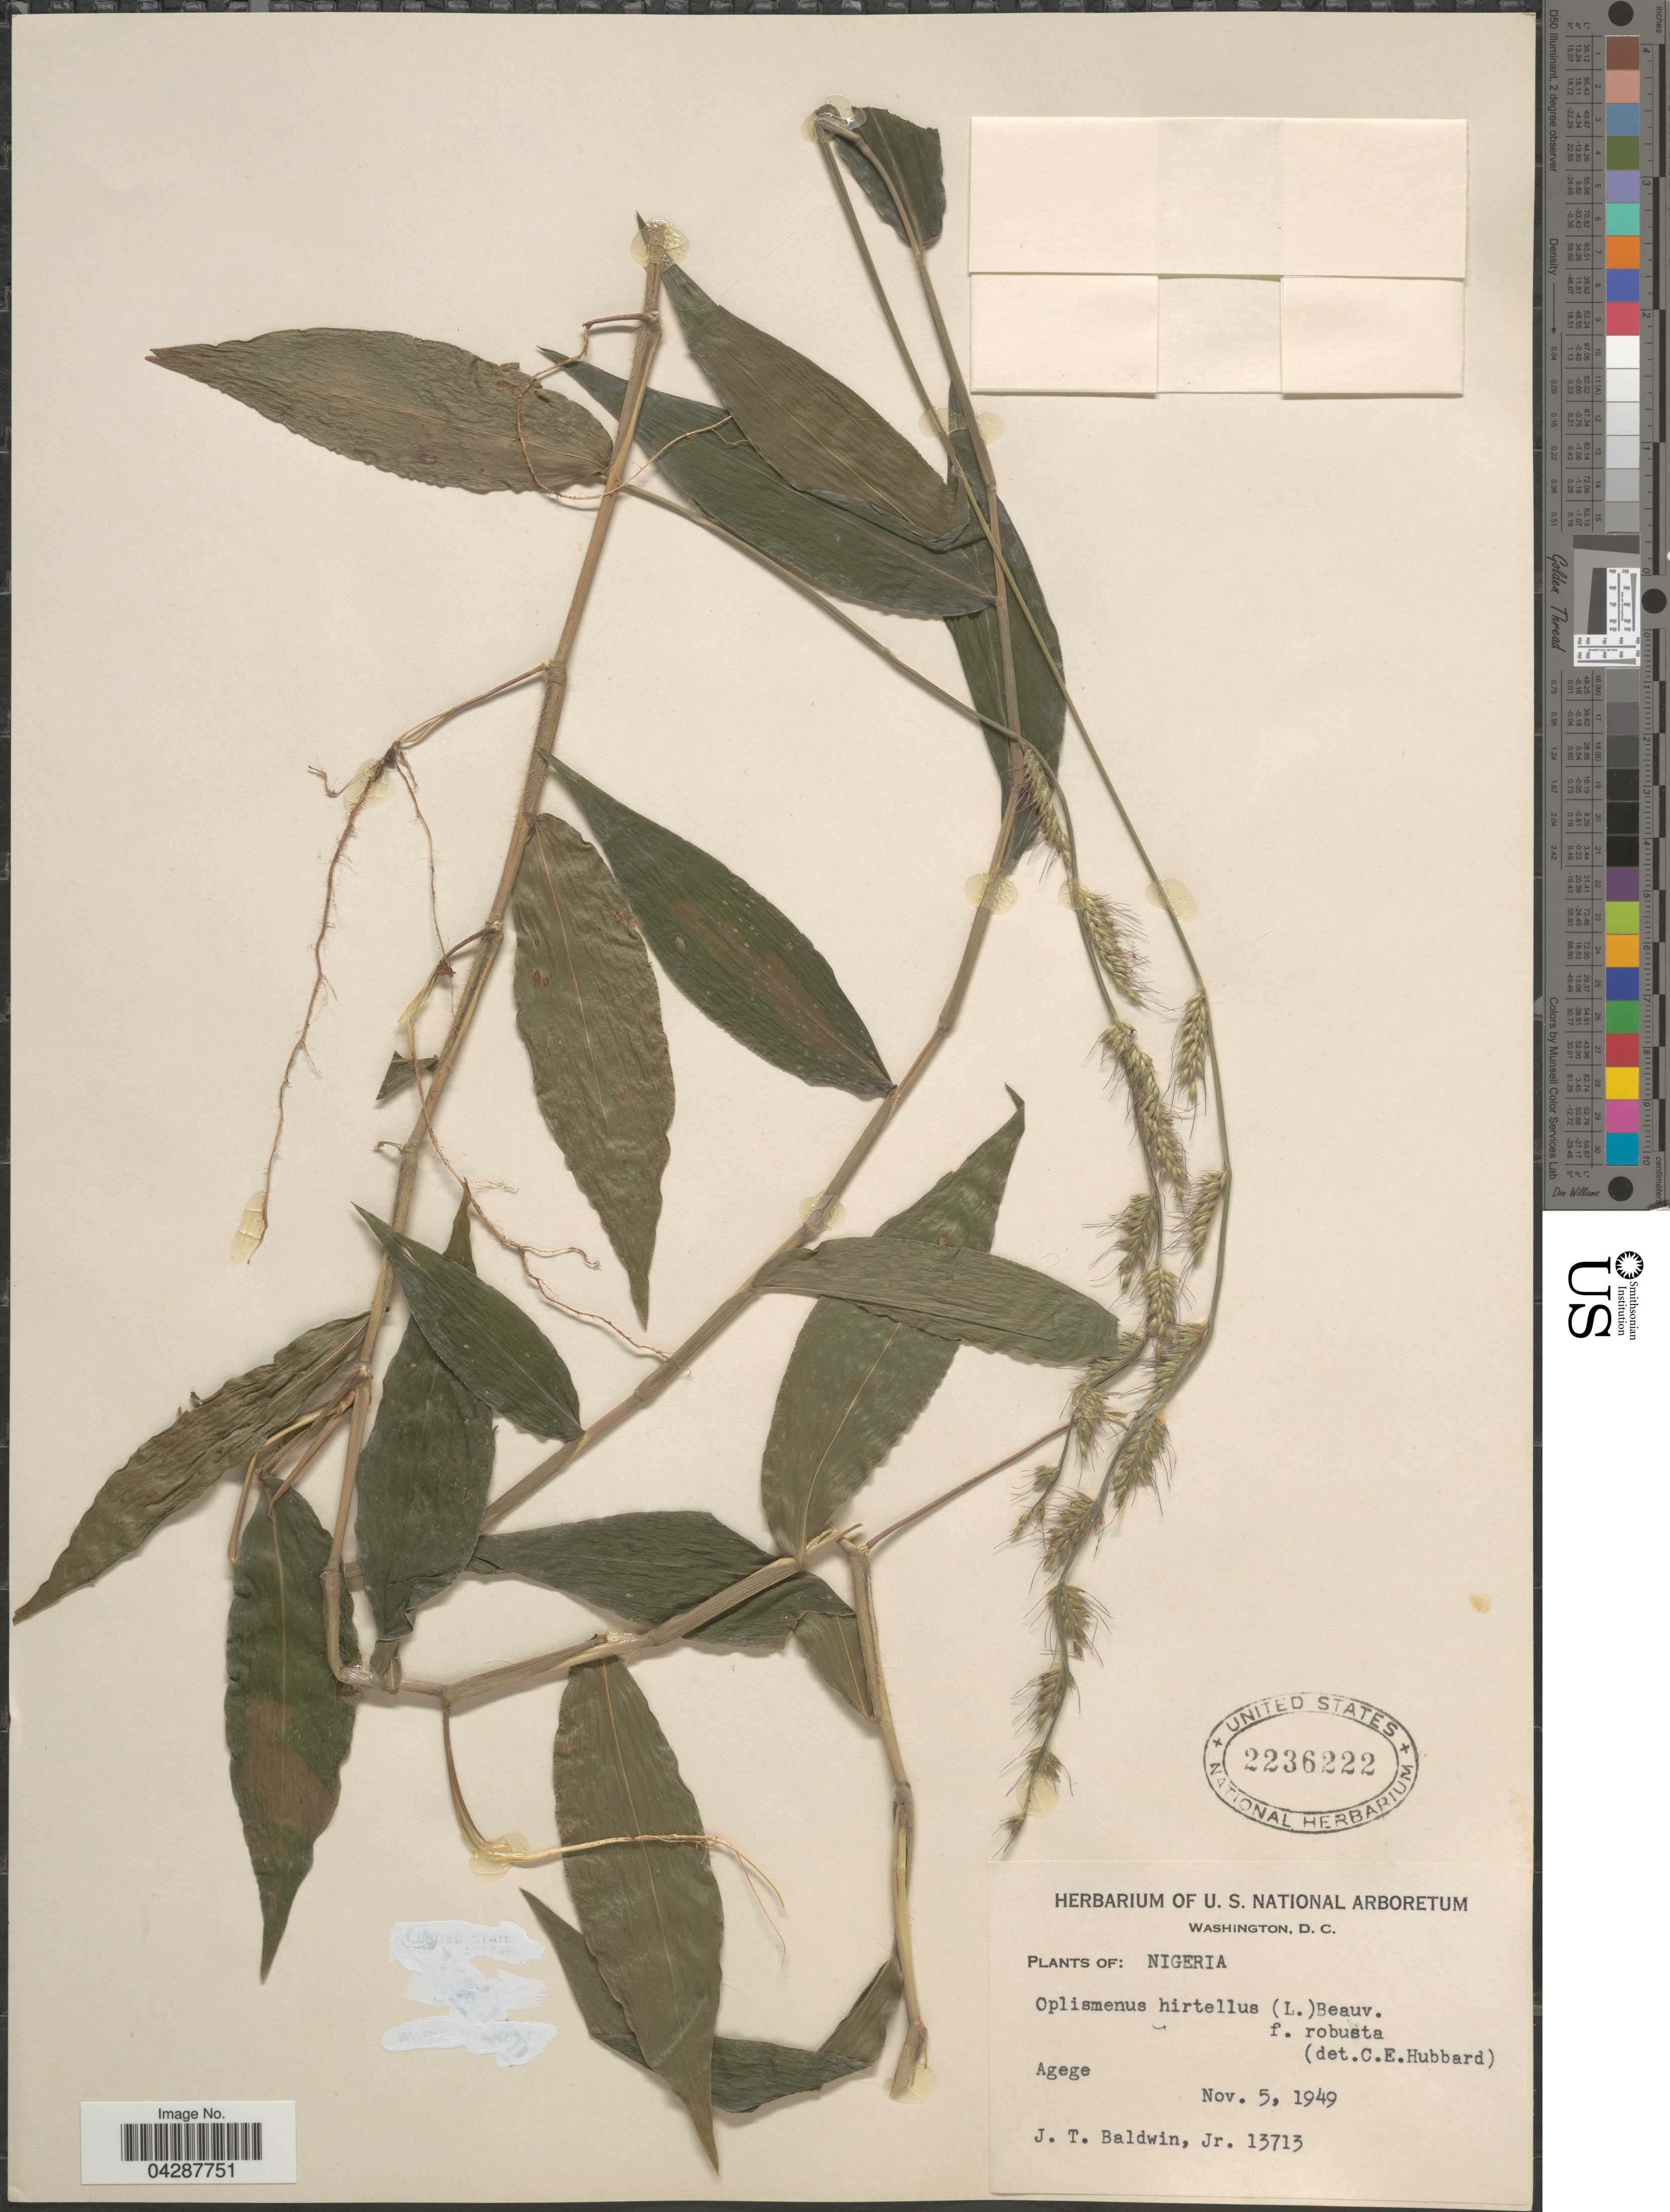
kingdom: Plantae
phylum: Tracheophyta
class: Liliopsida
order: Poales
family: Poaceae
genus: Oplismenus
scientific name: Oplismenus hirtellus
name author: (L.) P. Beauv.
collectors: J. T. Baldwin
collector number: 13713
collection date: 1949-11-05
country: Nigeria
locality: Agege.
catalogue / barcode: US 2236222